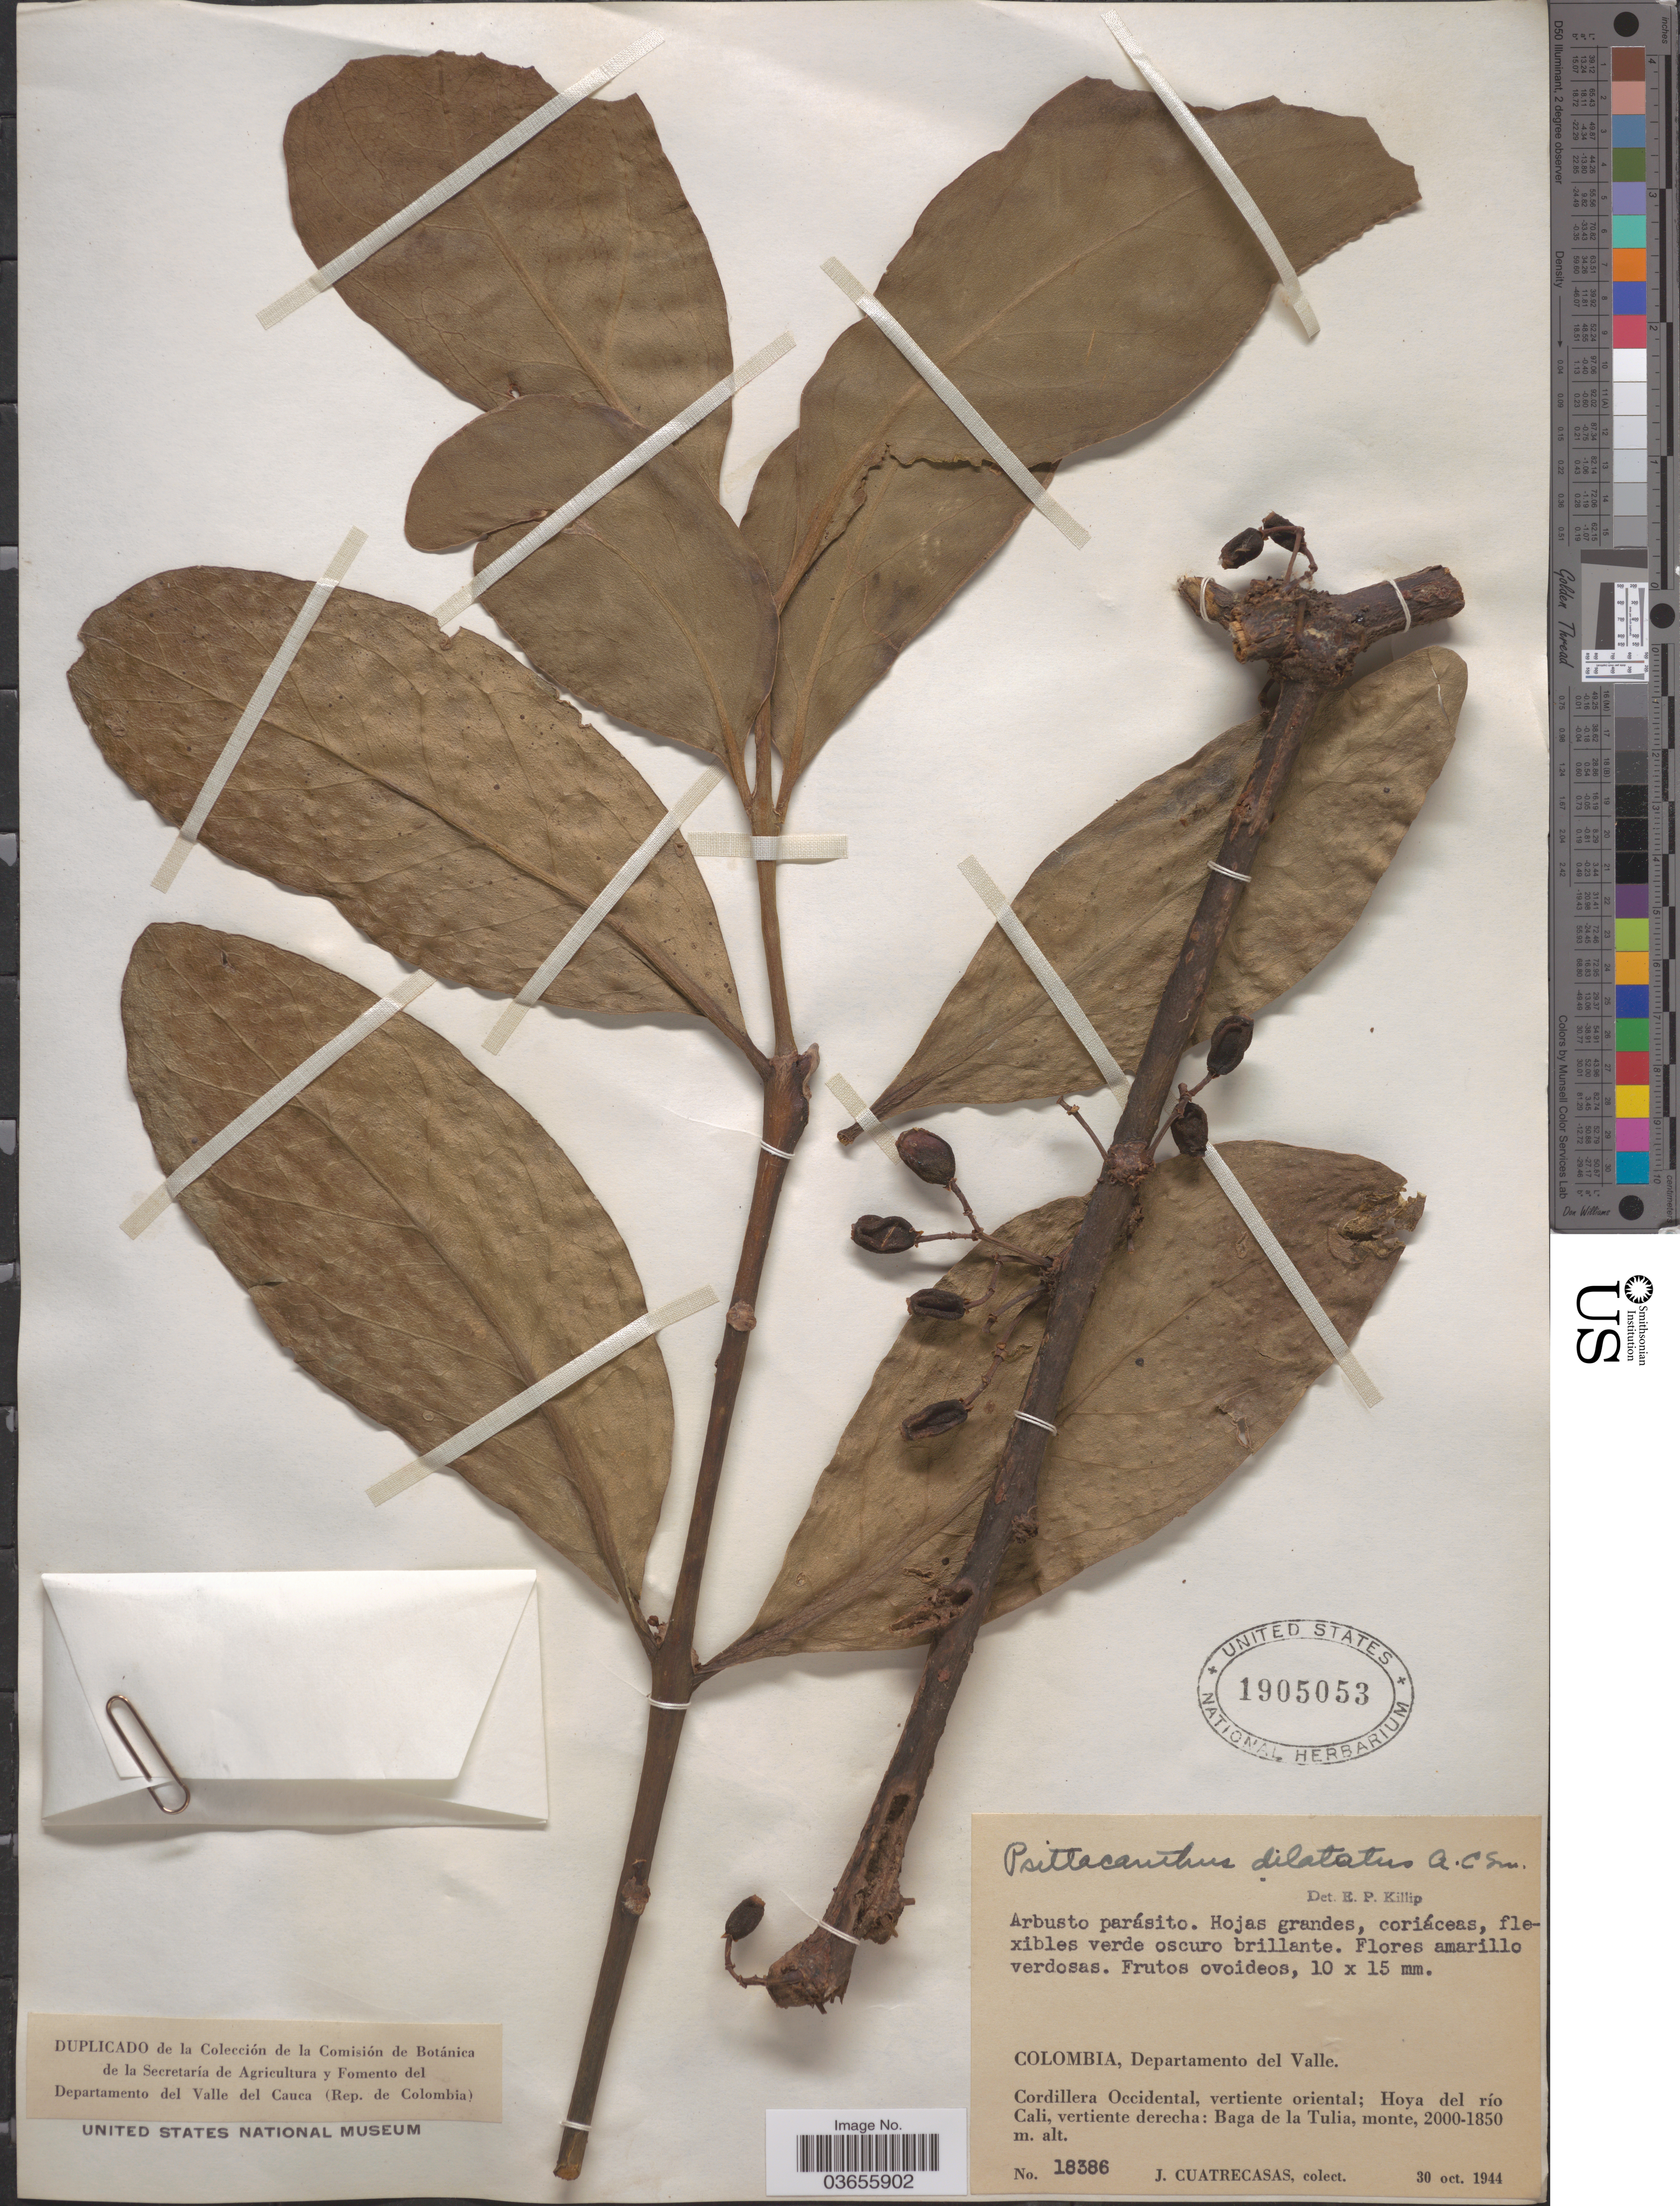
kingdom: Plantae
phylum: Tracheophyta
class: Magnoliopsida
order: Santalales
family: Loranthaceae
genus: Psittacanthus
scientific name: Psittacanthus dilatatus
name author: A.C. Sm.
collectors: J. Cuatrecasas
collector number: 18386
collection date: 1944-10-30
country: Colombia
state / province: Valle del Cauca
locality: Departamento del Valle. Cordillera Occidental, vertiente oriental; Hoya del río Cali, vertiente derecha: Baga de la Tulia.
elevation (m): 1850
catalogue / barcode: US 1905053